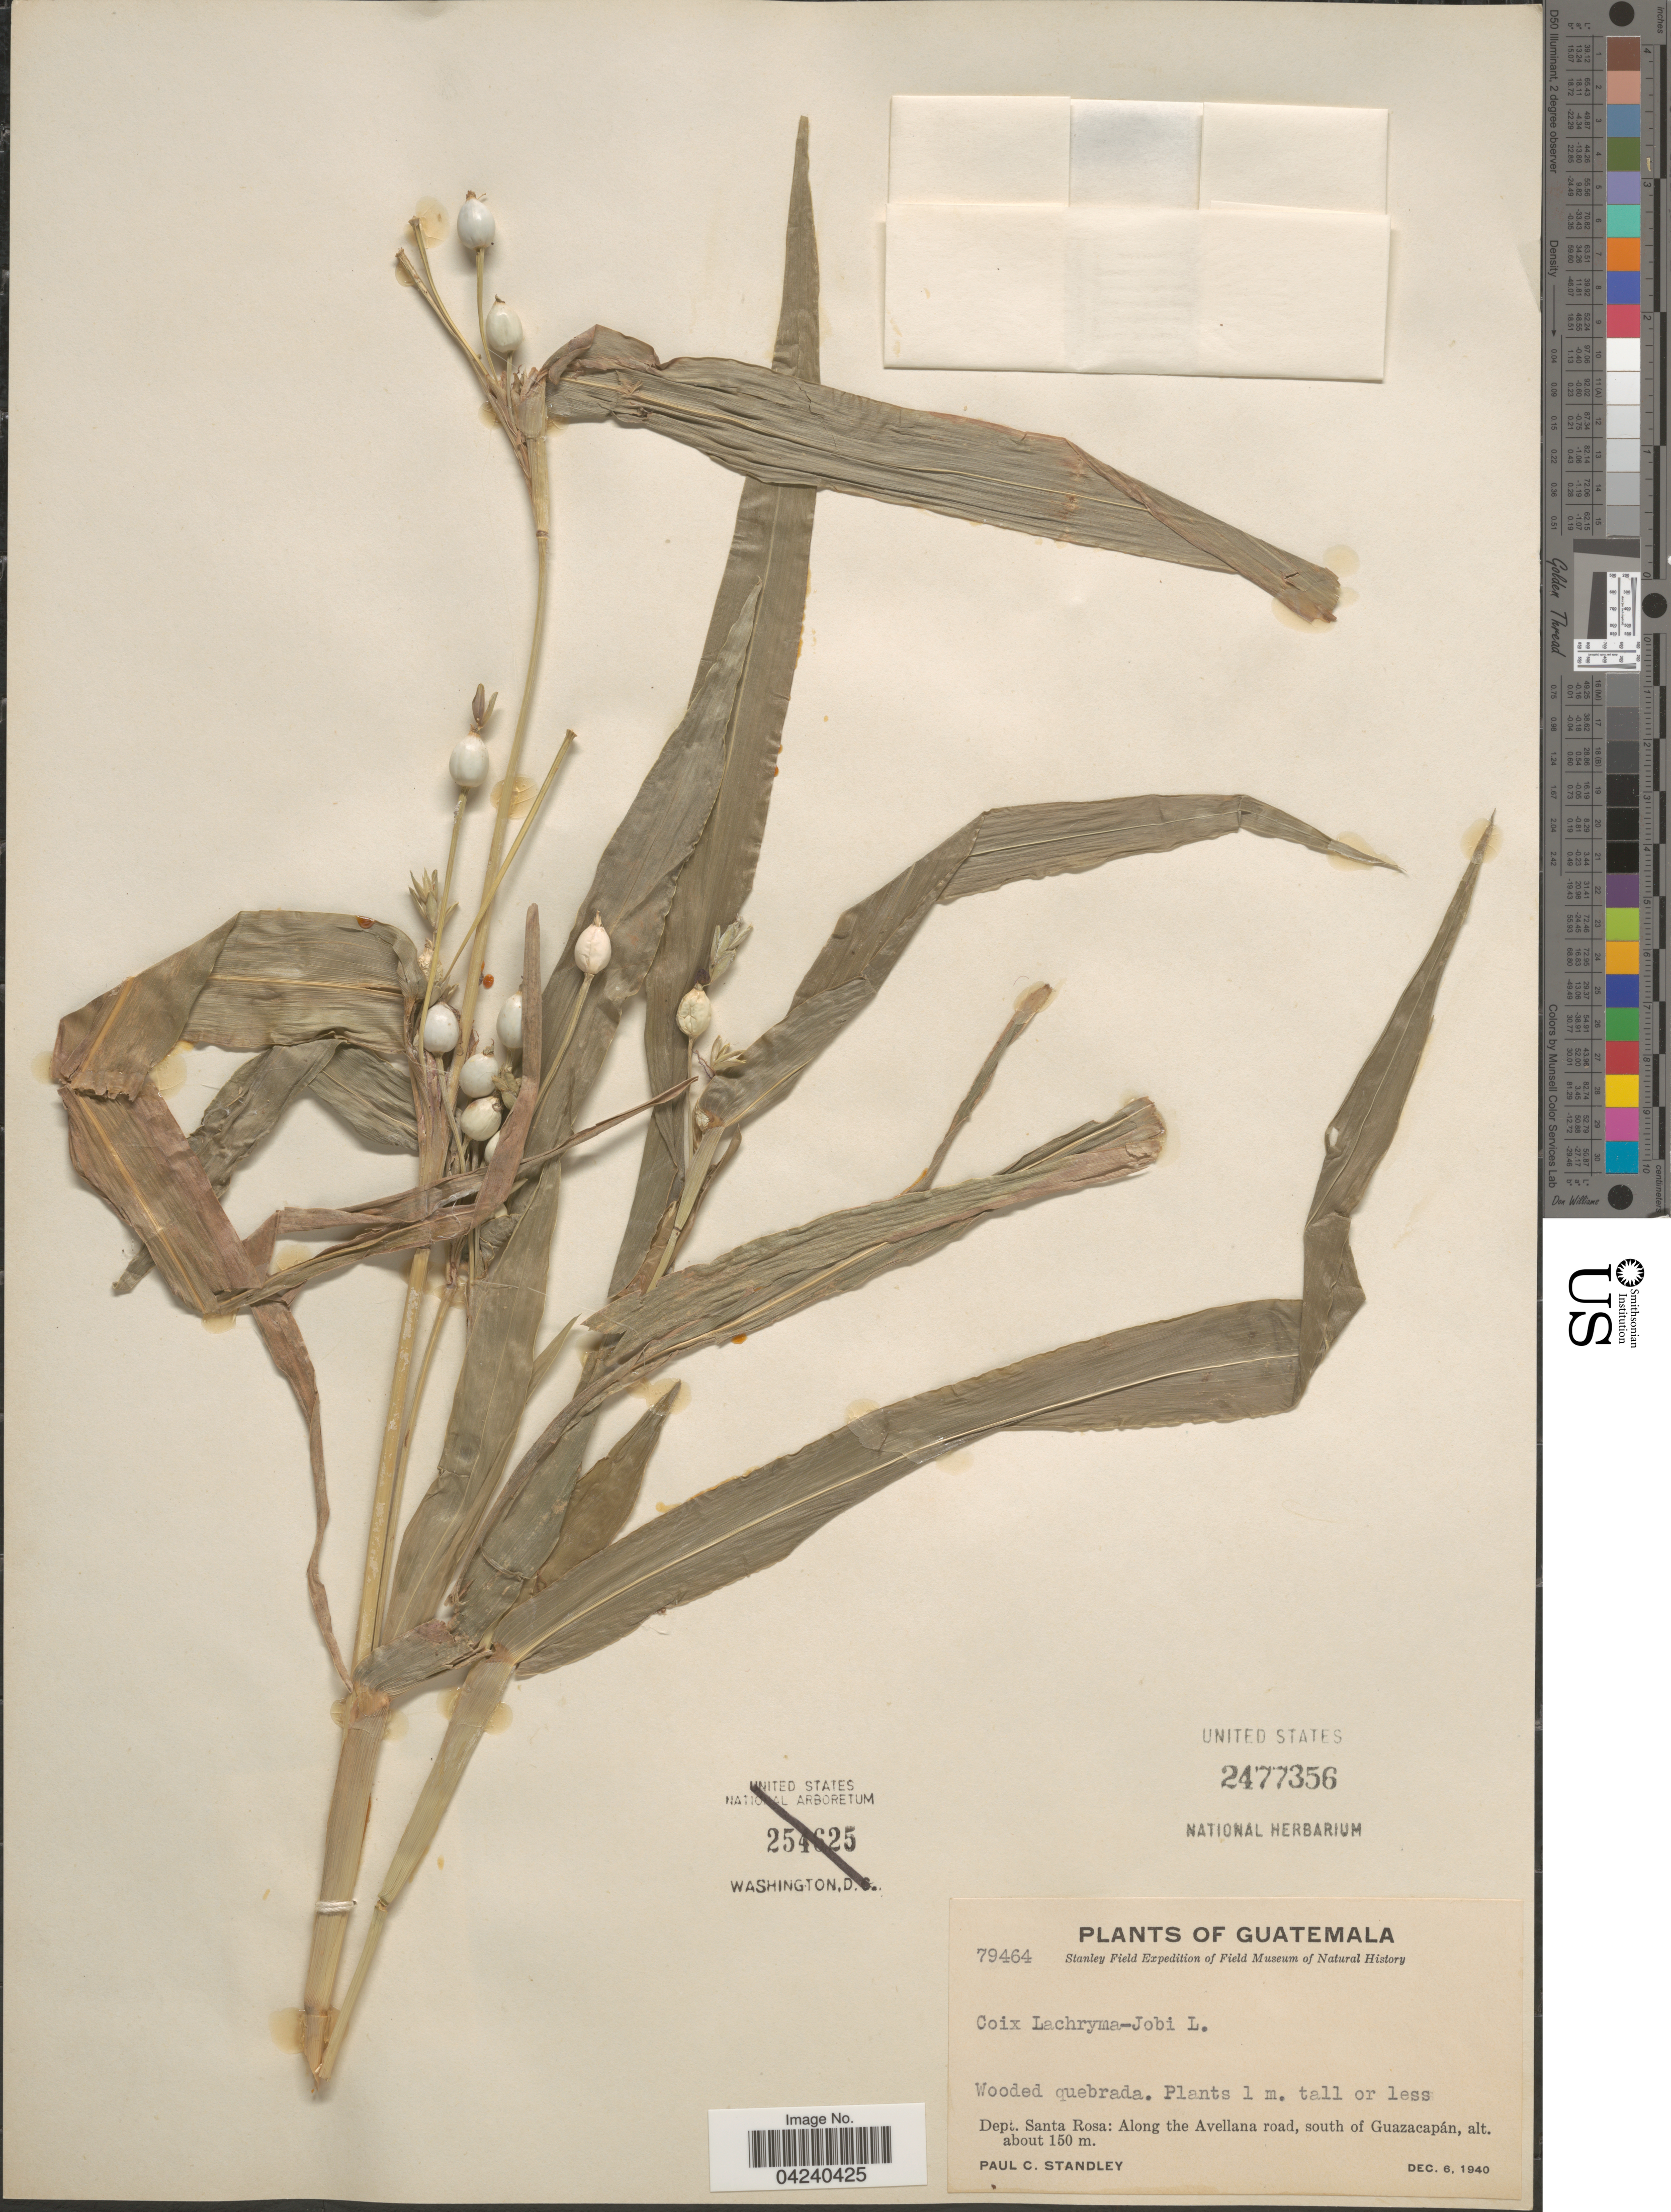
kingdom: Plantae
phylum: Tracheophyta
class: Liliopsida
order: Poales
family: Poaceae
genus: Coix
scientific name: Coix lacryma-jobi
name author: L.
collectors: P. C. Standley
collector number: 79464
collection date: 1940-12-06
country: Guatemala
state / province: Santa Rosa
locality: Stanley Field Expedition. Wooded quebrada. Dept. Santa Rosa: Along the Avellana road, south of Guazacapán.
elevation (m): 150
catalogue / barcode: US 2477356